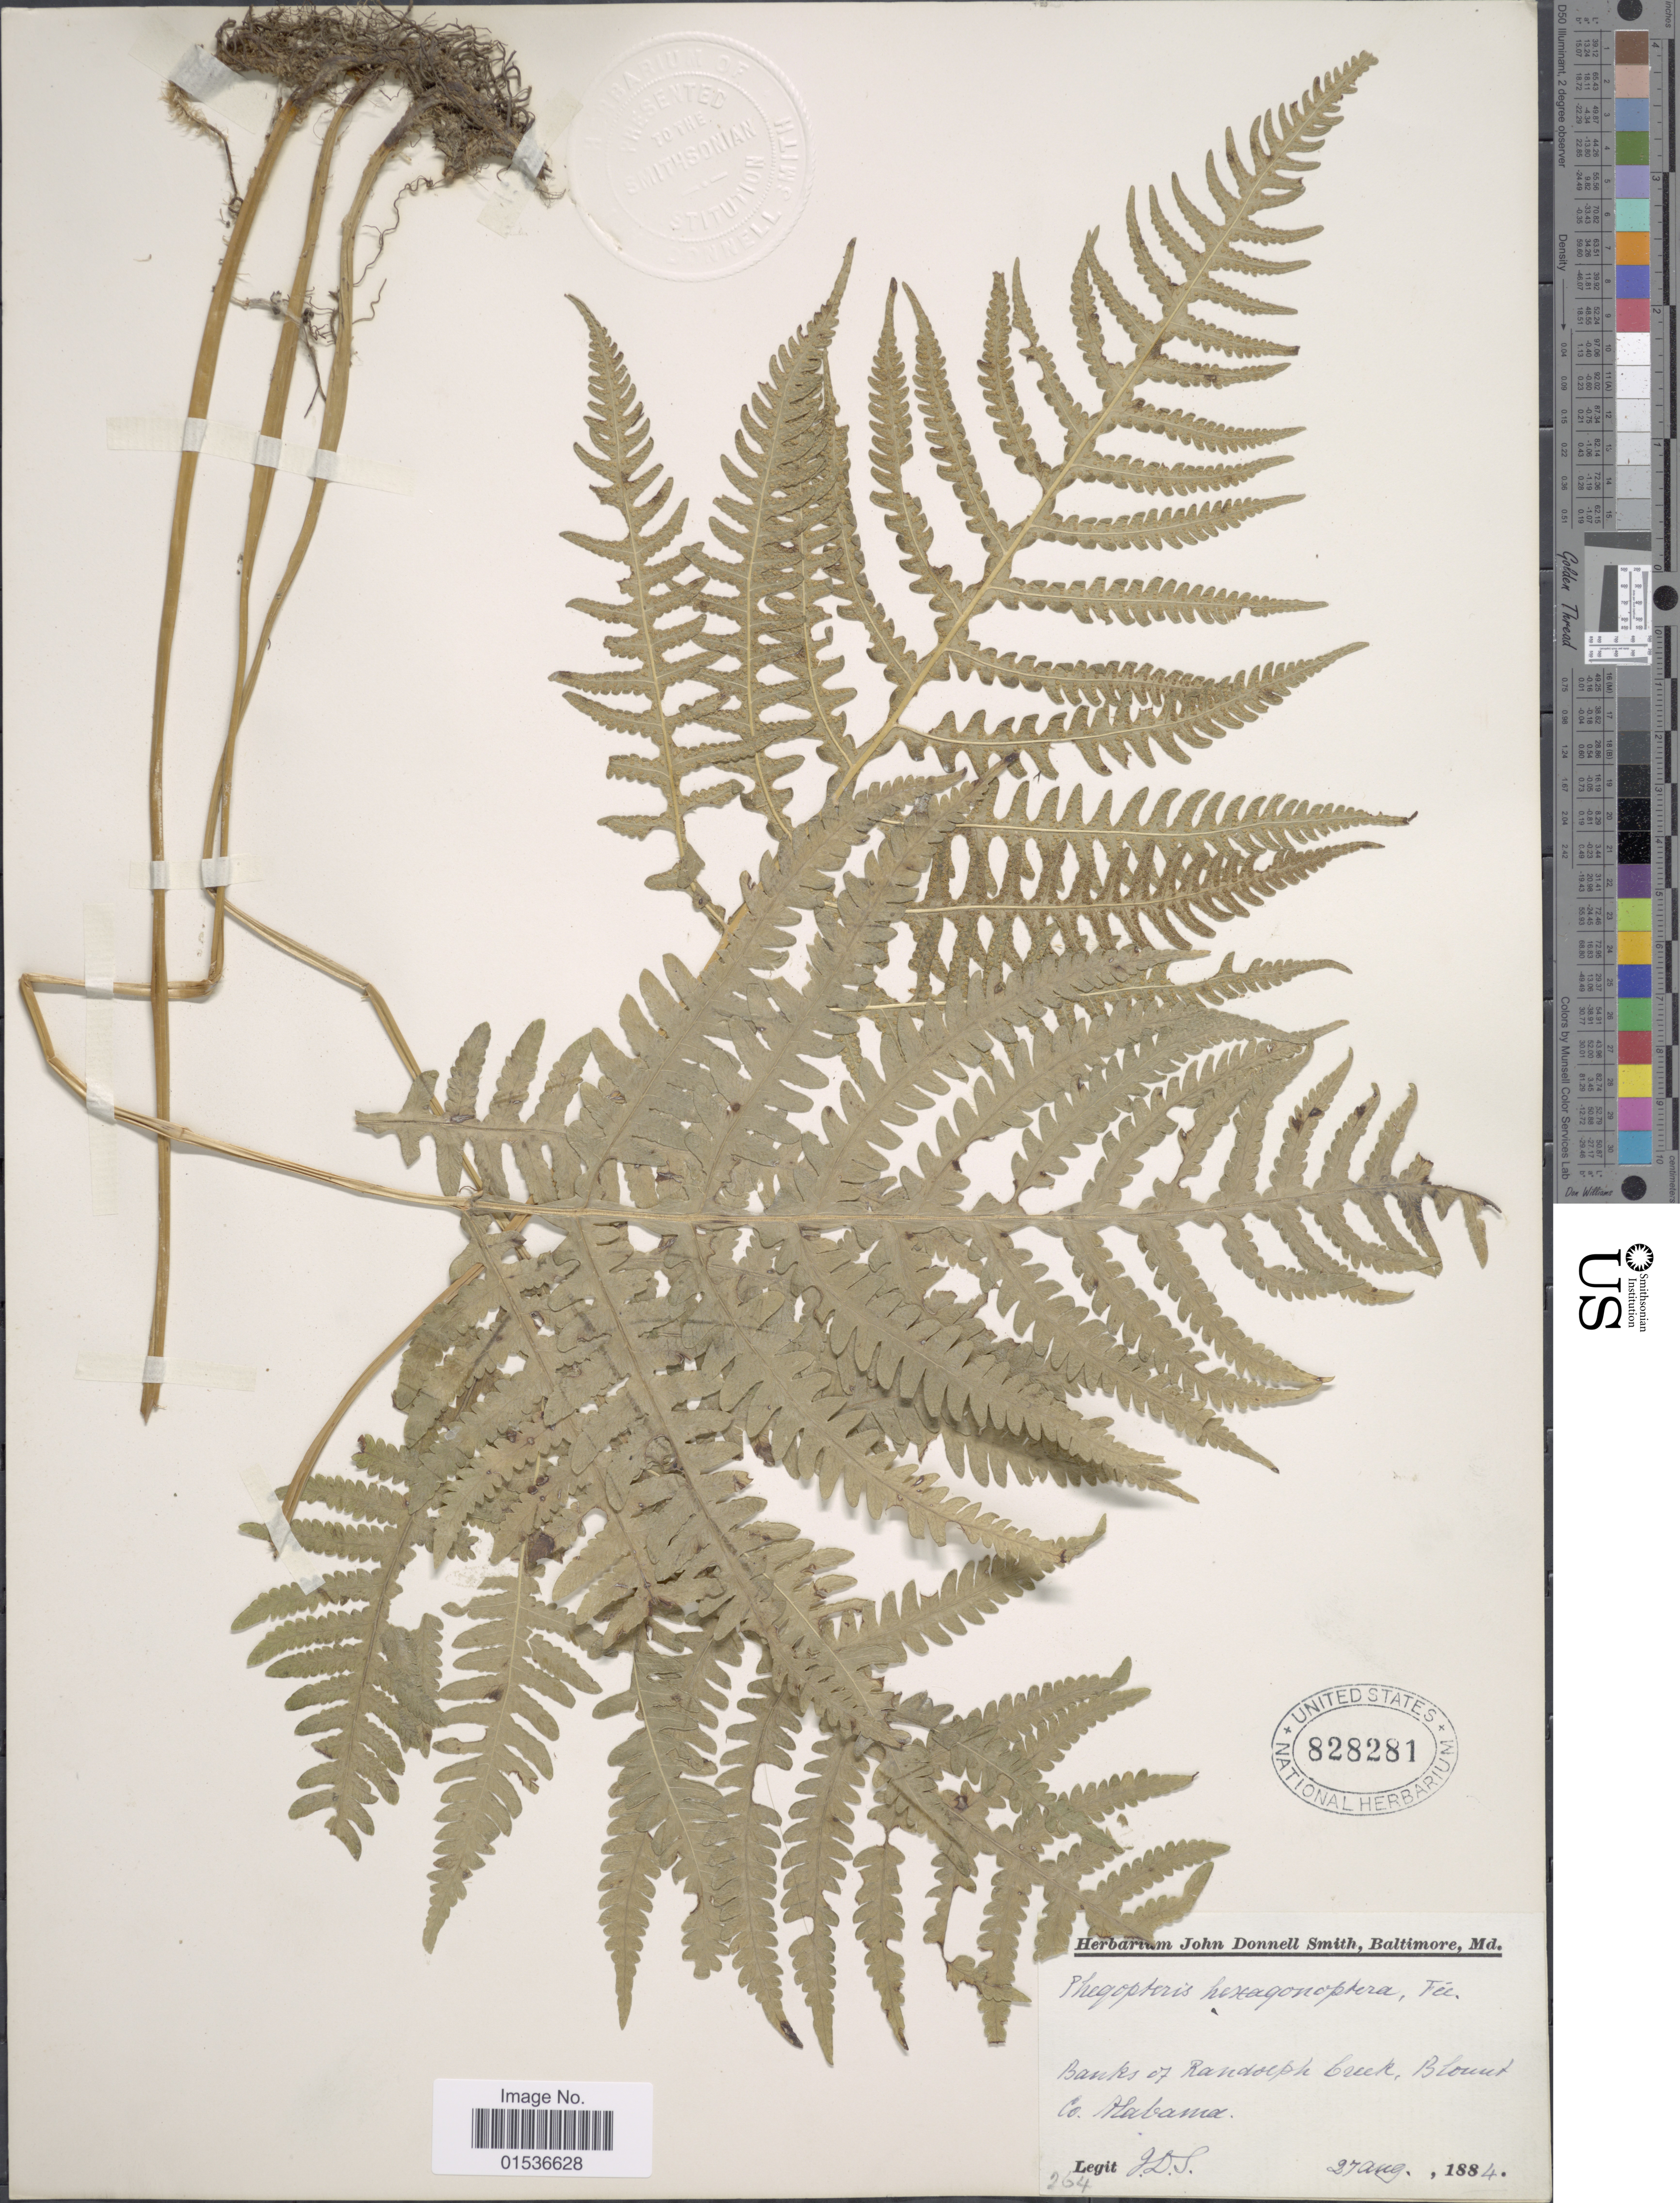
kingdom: Plantae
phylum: Tracheophyta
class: Polypodiopsida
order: Polypodiales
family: Thelypteridaceae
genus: Phegopteris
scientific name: Phegopteris hexagonoptera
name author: (Michx.) Fée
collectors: J. Donnell Smith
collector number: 264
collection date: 1884-08-27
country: United States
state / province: Alabama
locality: Banks of Randolph Creek, Blount Co.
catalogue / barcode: US 828281